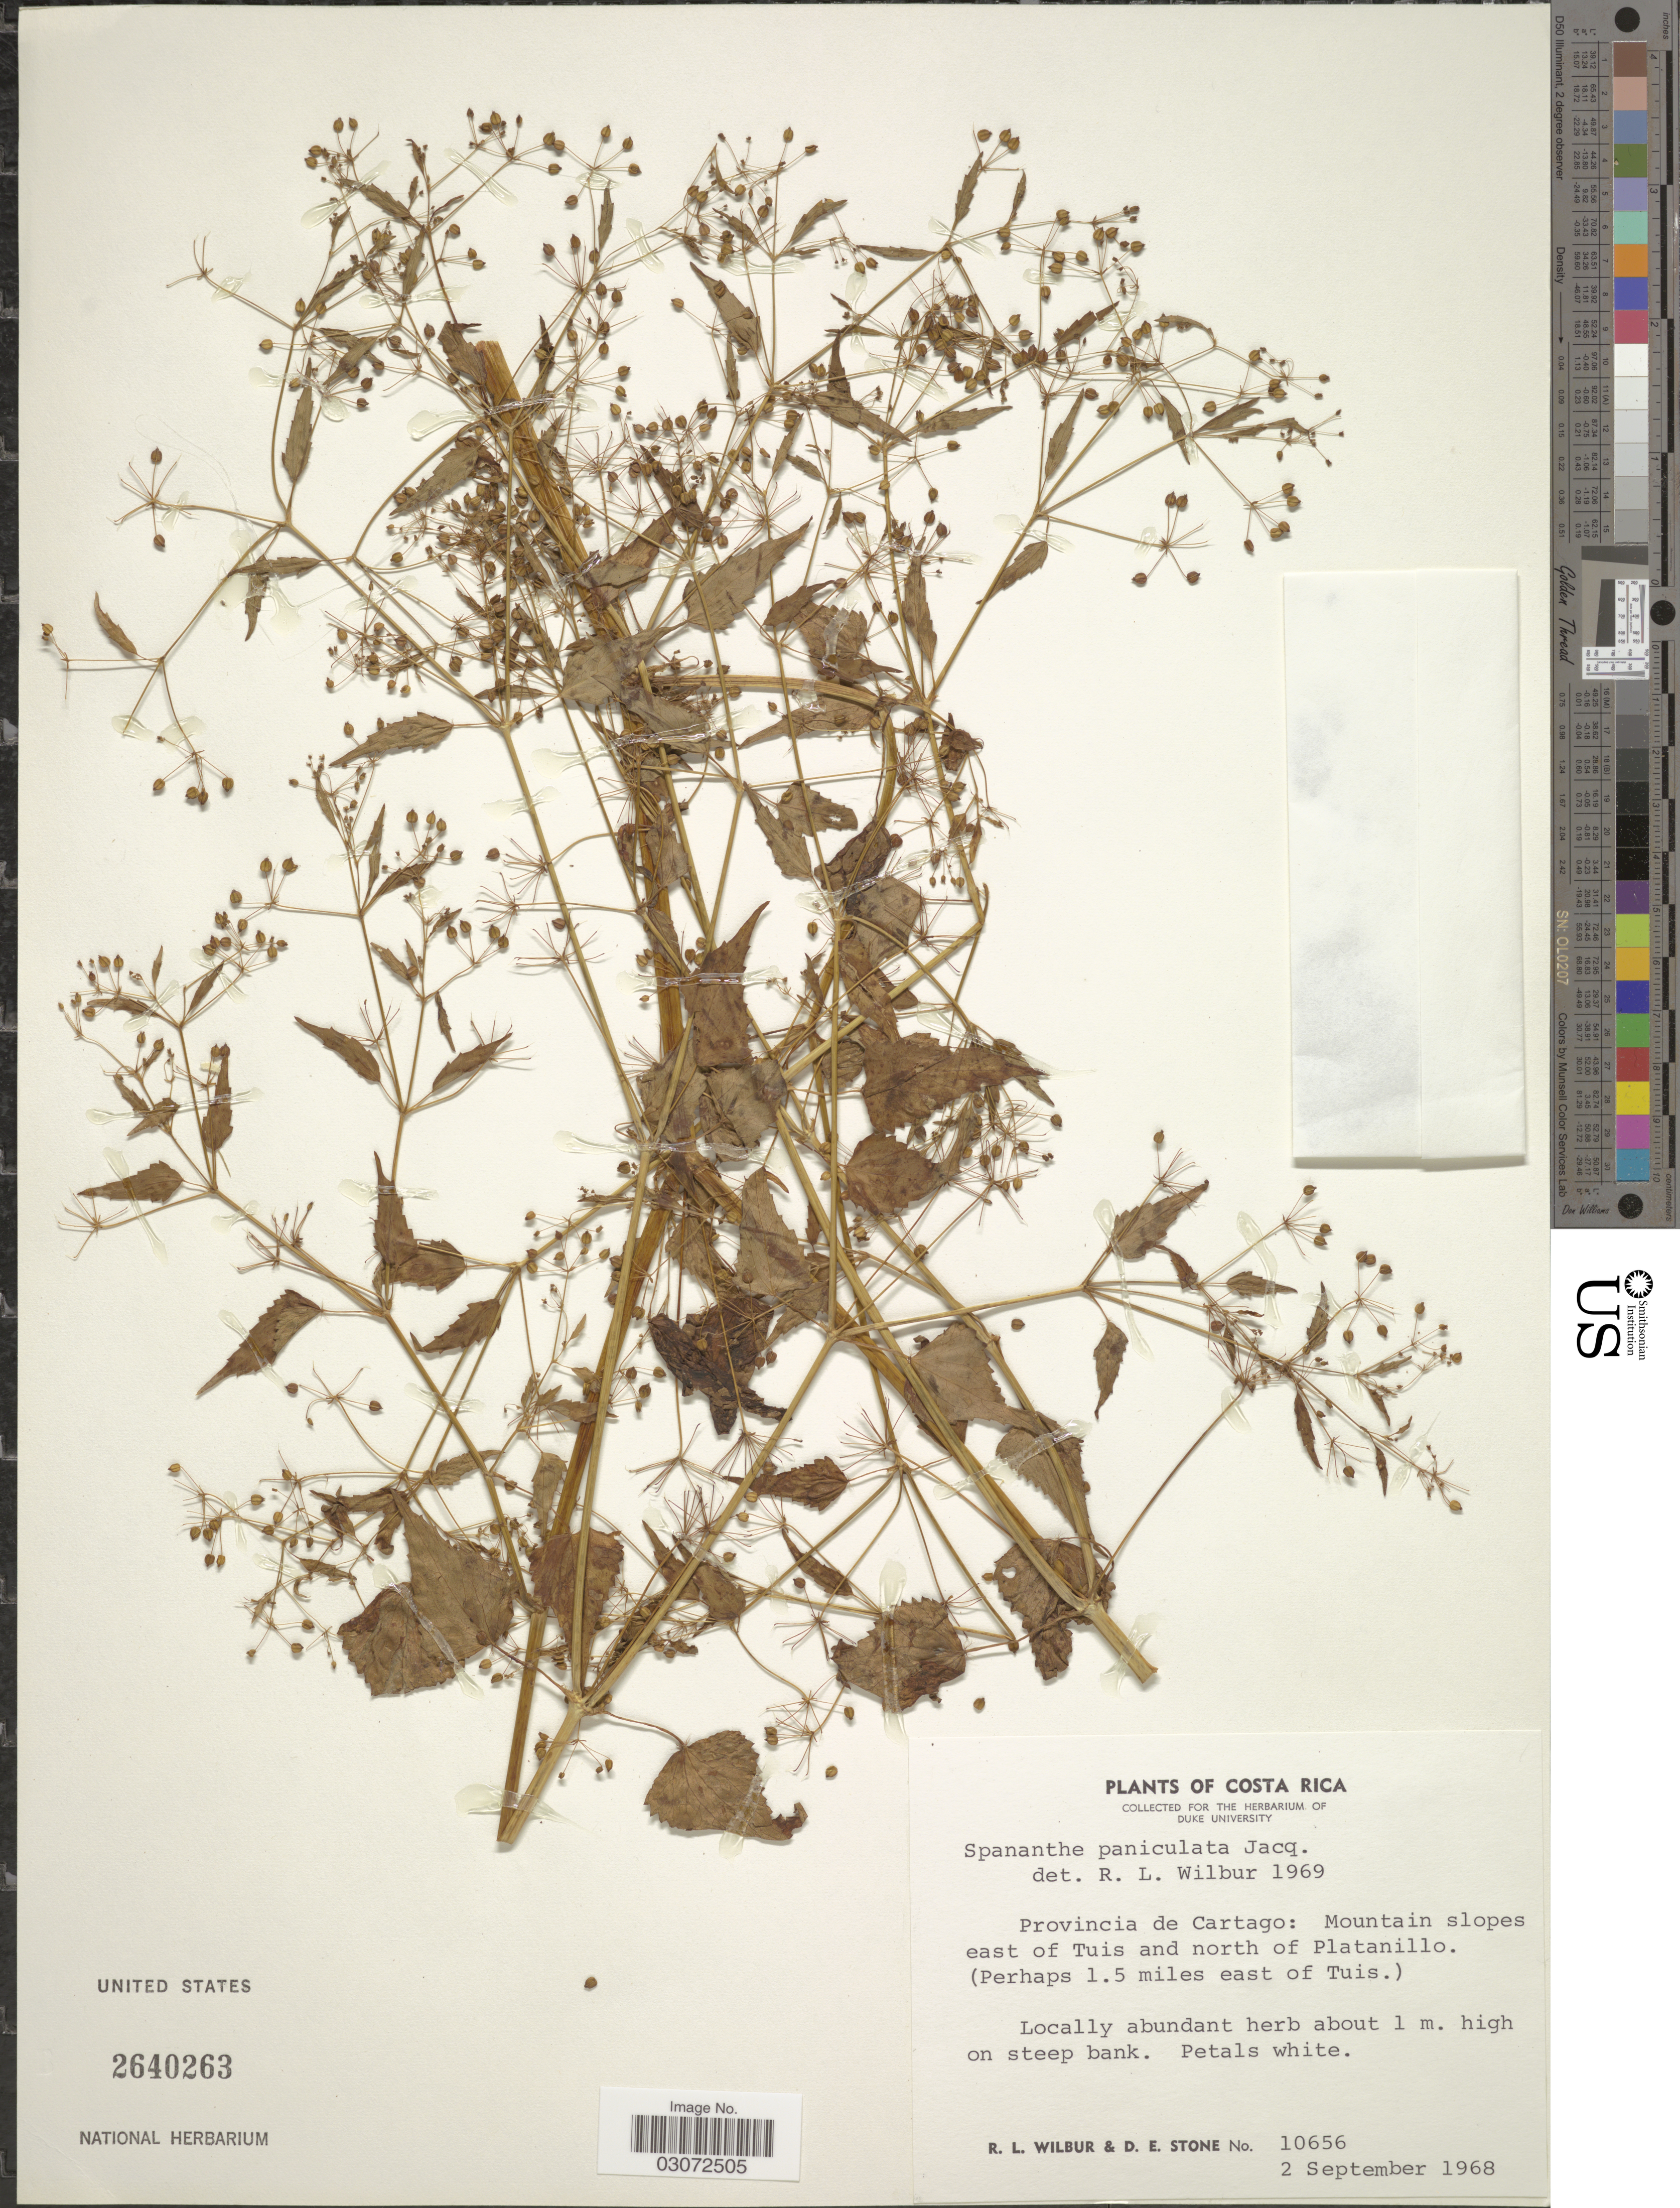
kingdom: Plantae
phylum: Tracheophyta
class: Magnoliopsida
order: Apiales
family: Apiaceae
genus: Spananthe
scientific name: Spananthe paniculata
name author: Jacq.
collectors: R. L. Wilbur & D. E. Stone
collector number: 10656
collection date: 1968-09-02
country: Costa Rica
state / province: Cartago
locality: Mountain slopes east of Tuis and north of Platanillo. (Perhaps 1.5 miles east of Tuis.).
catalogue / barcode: US 2640263